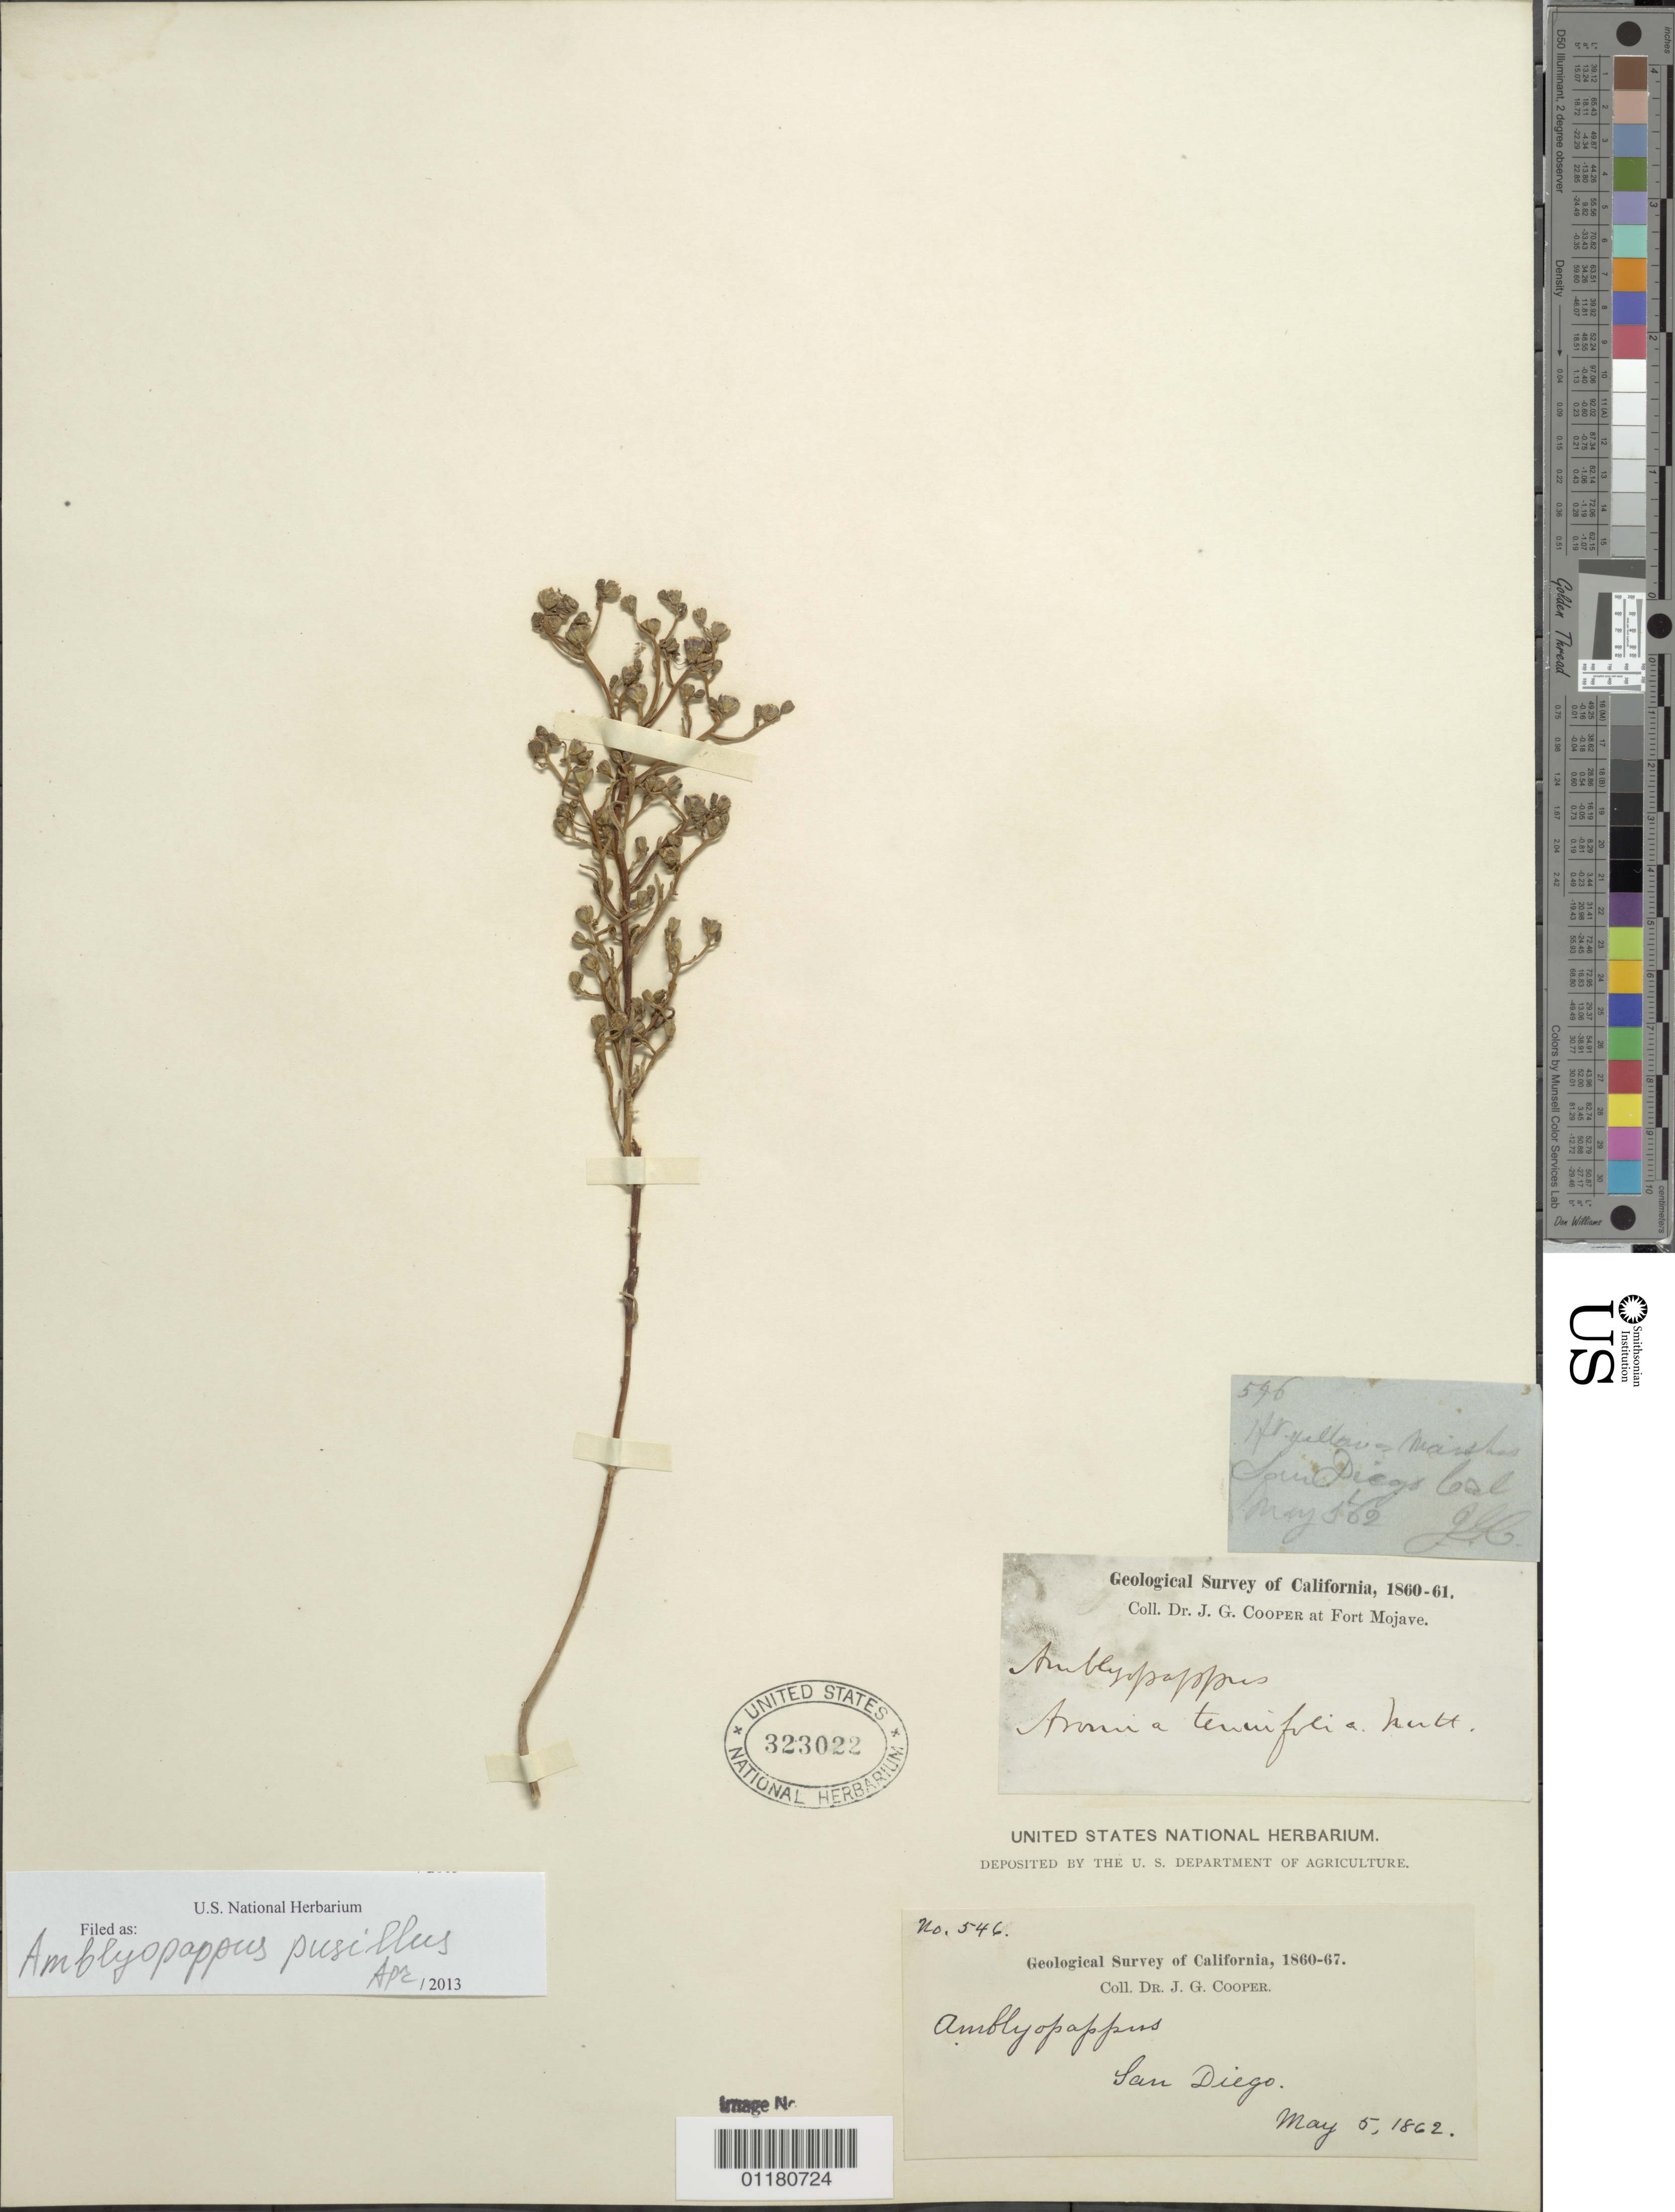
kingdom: Plantae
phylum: Tracheophyta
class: Magnoliopsida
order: Asterales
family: Asteraceae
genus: Amblyopappus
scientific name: Amblyopappus pusillus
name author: Hook. & Arn.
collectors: J. G. Cooper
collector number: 546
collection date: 1862-05-05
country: United States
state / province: California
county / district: San Diego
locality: San Diego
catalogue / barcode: US 323022